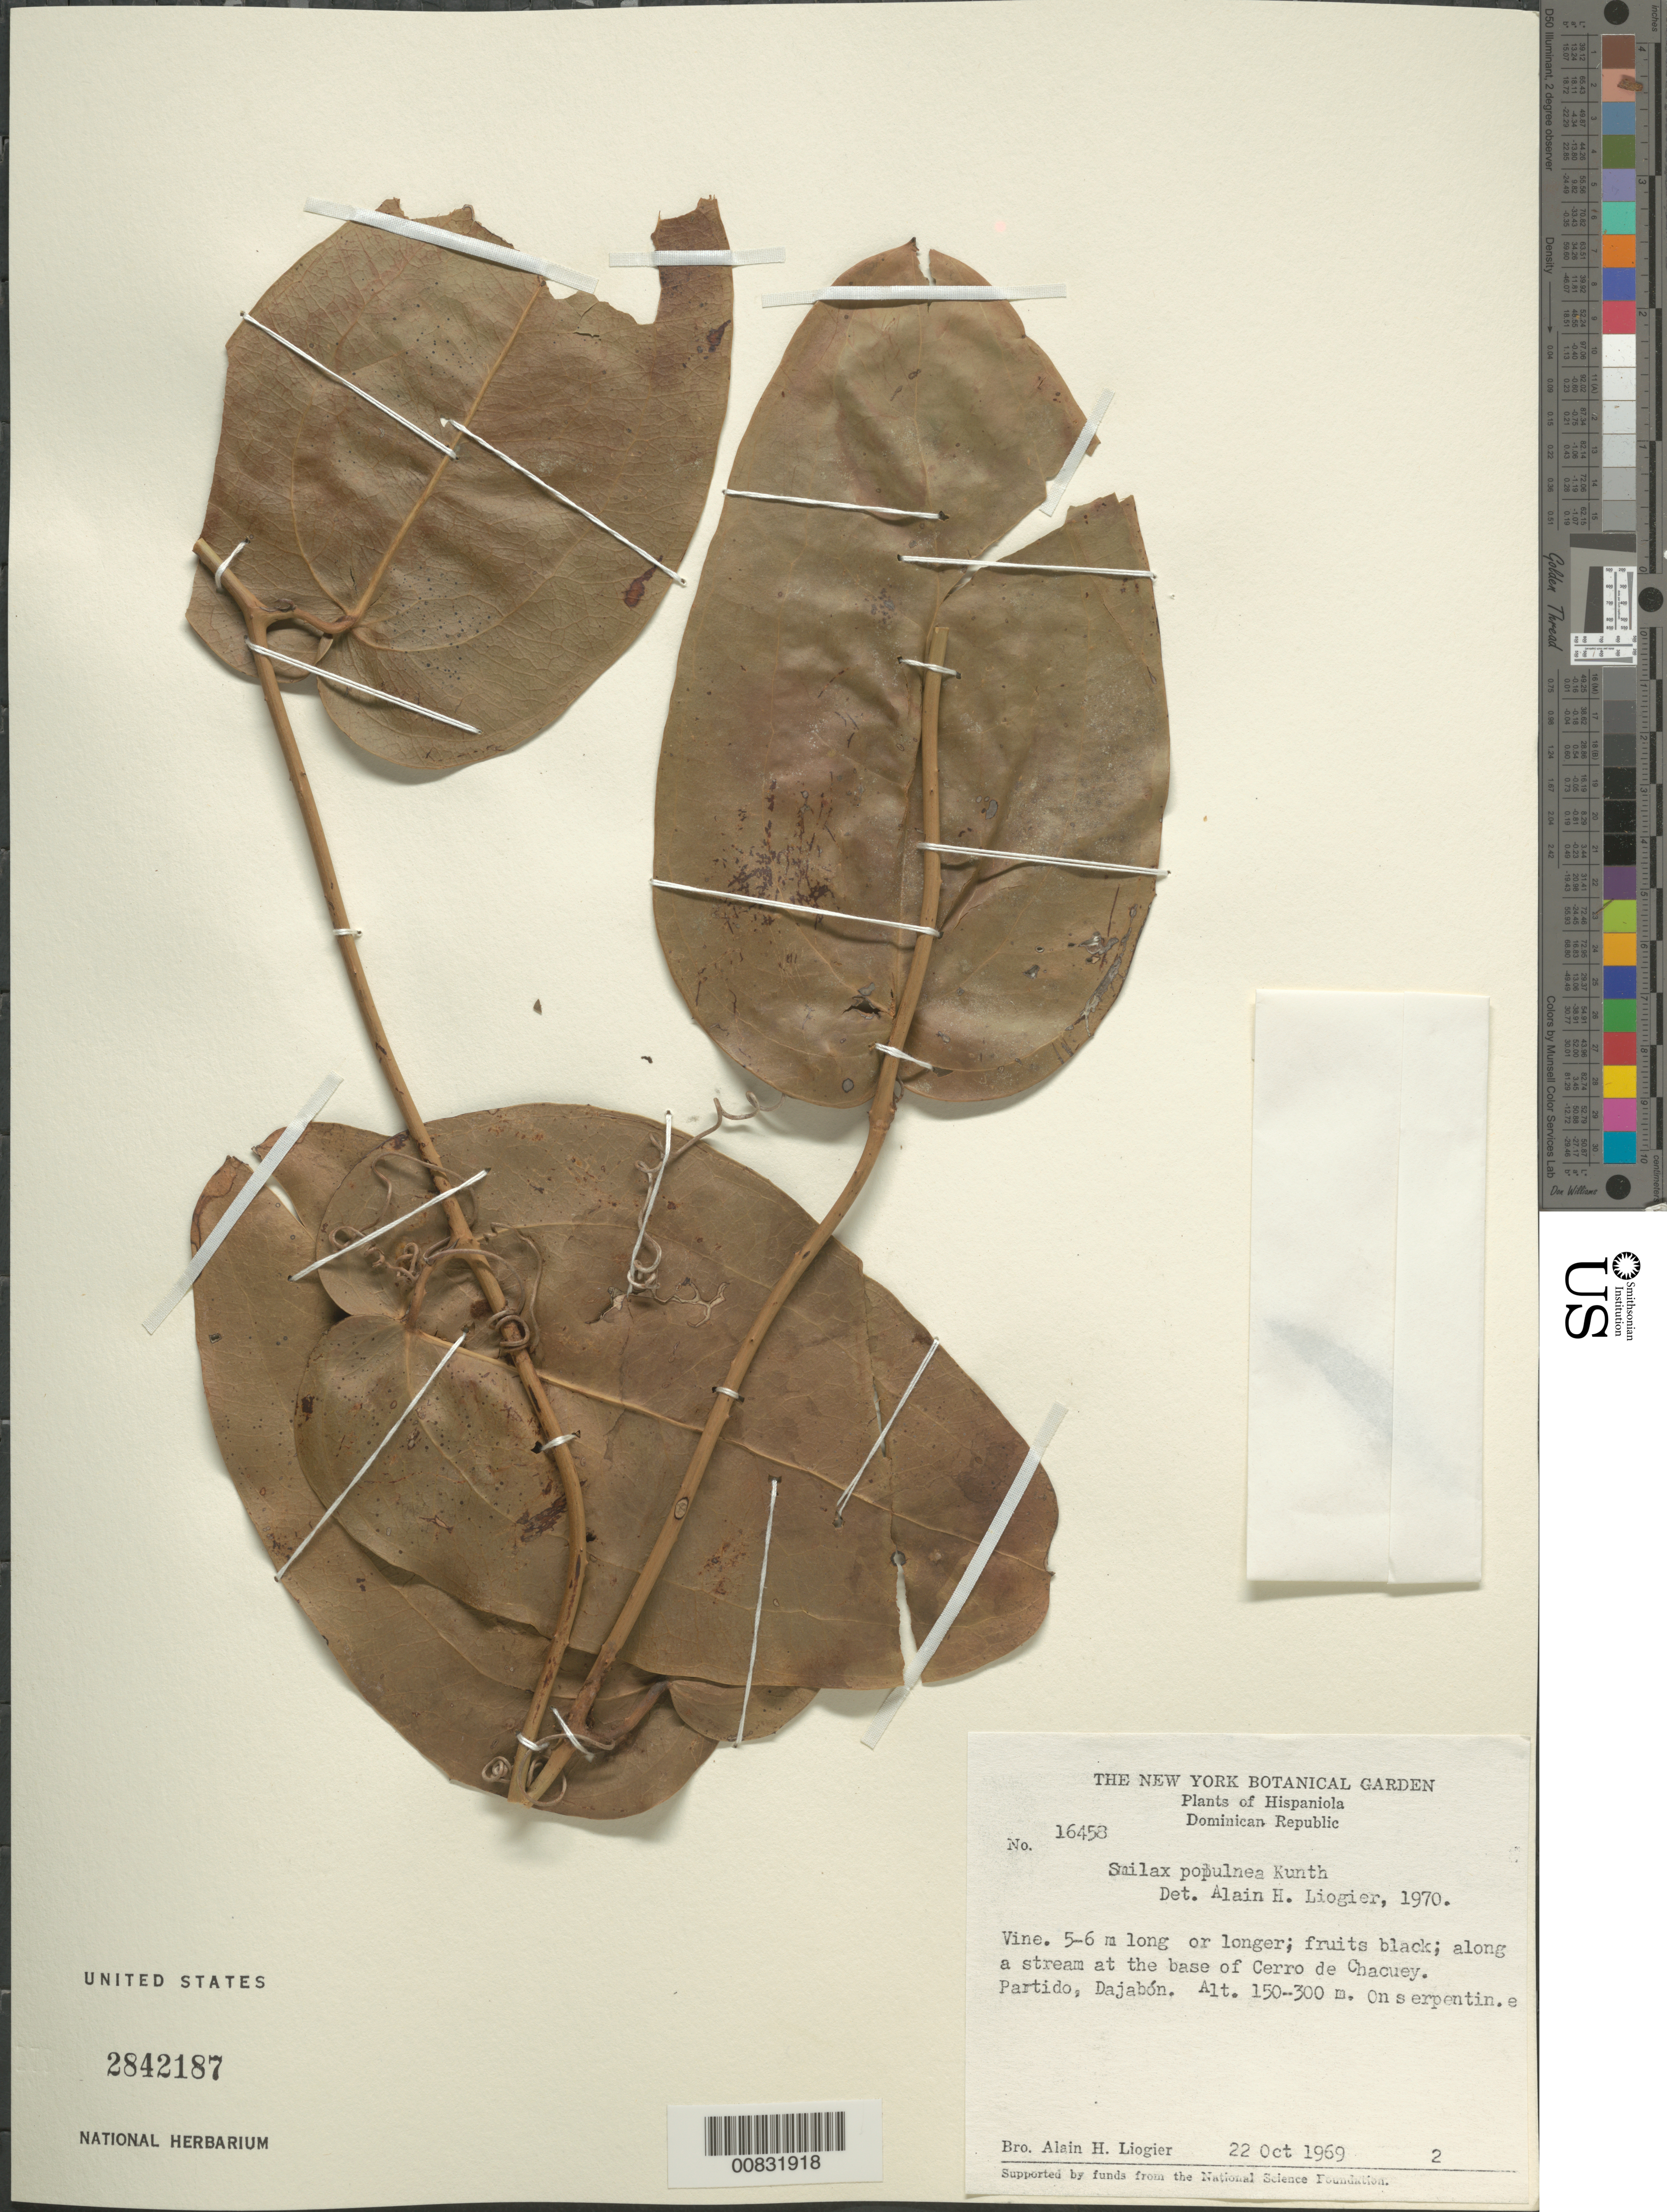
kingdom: Plantae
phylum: Tracheophyta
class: Liliopsida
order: Liliales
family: Smilacaceae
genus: Smilax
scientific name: Smilax populnea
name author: Kunth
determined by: Liogier, Alain H.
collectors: A. H. Liogier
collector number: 16458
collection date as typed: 22 Oct 1969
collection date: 1969-10-22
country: Dominican Republic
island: Hispaniola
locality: Along a stream at the base of Cerro Chacuey. Partido, Dejabón.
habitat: Along a stream. On serpentine.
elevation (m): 150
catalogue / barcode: US 2842187